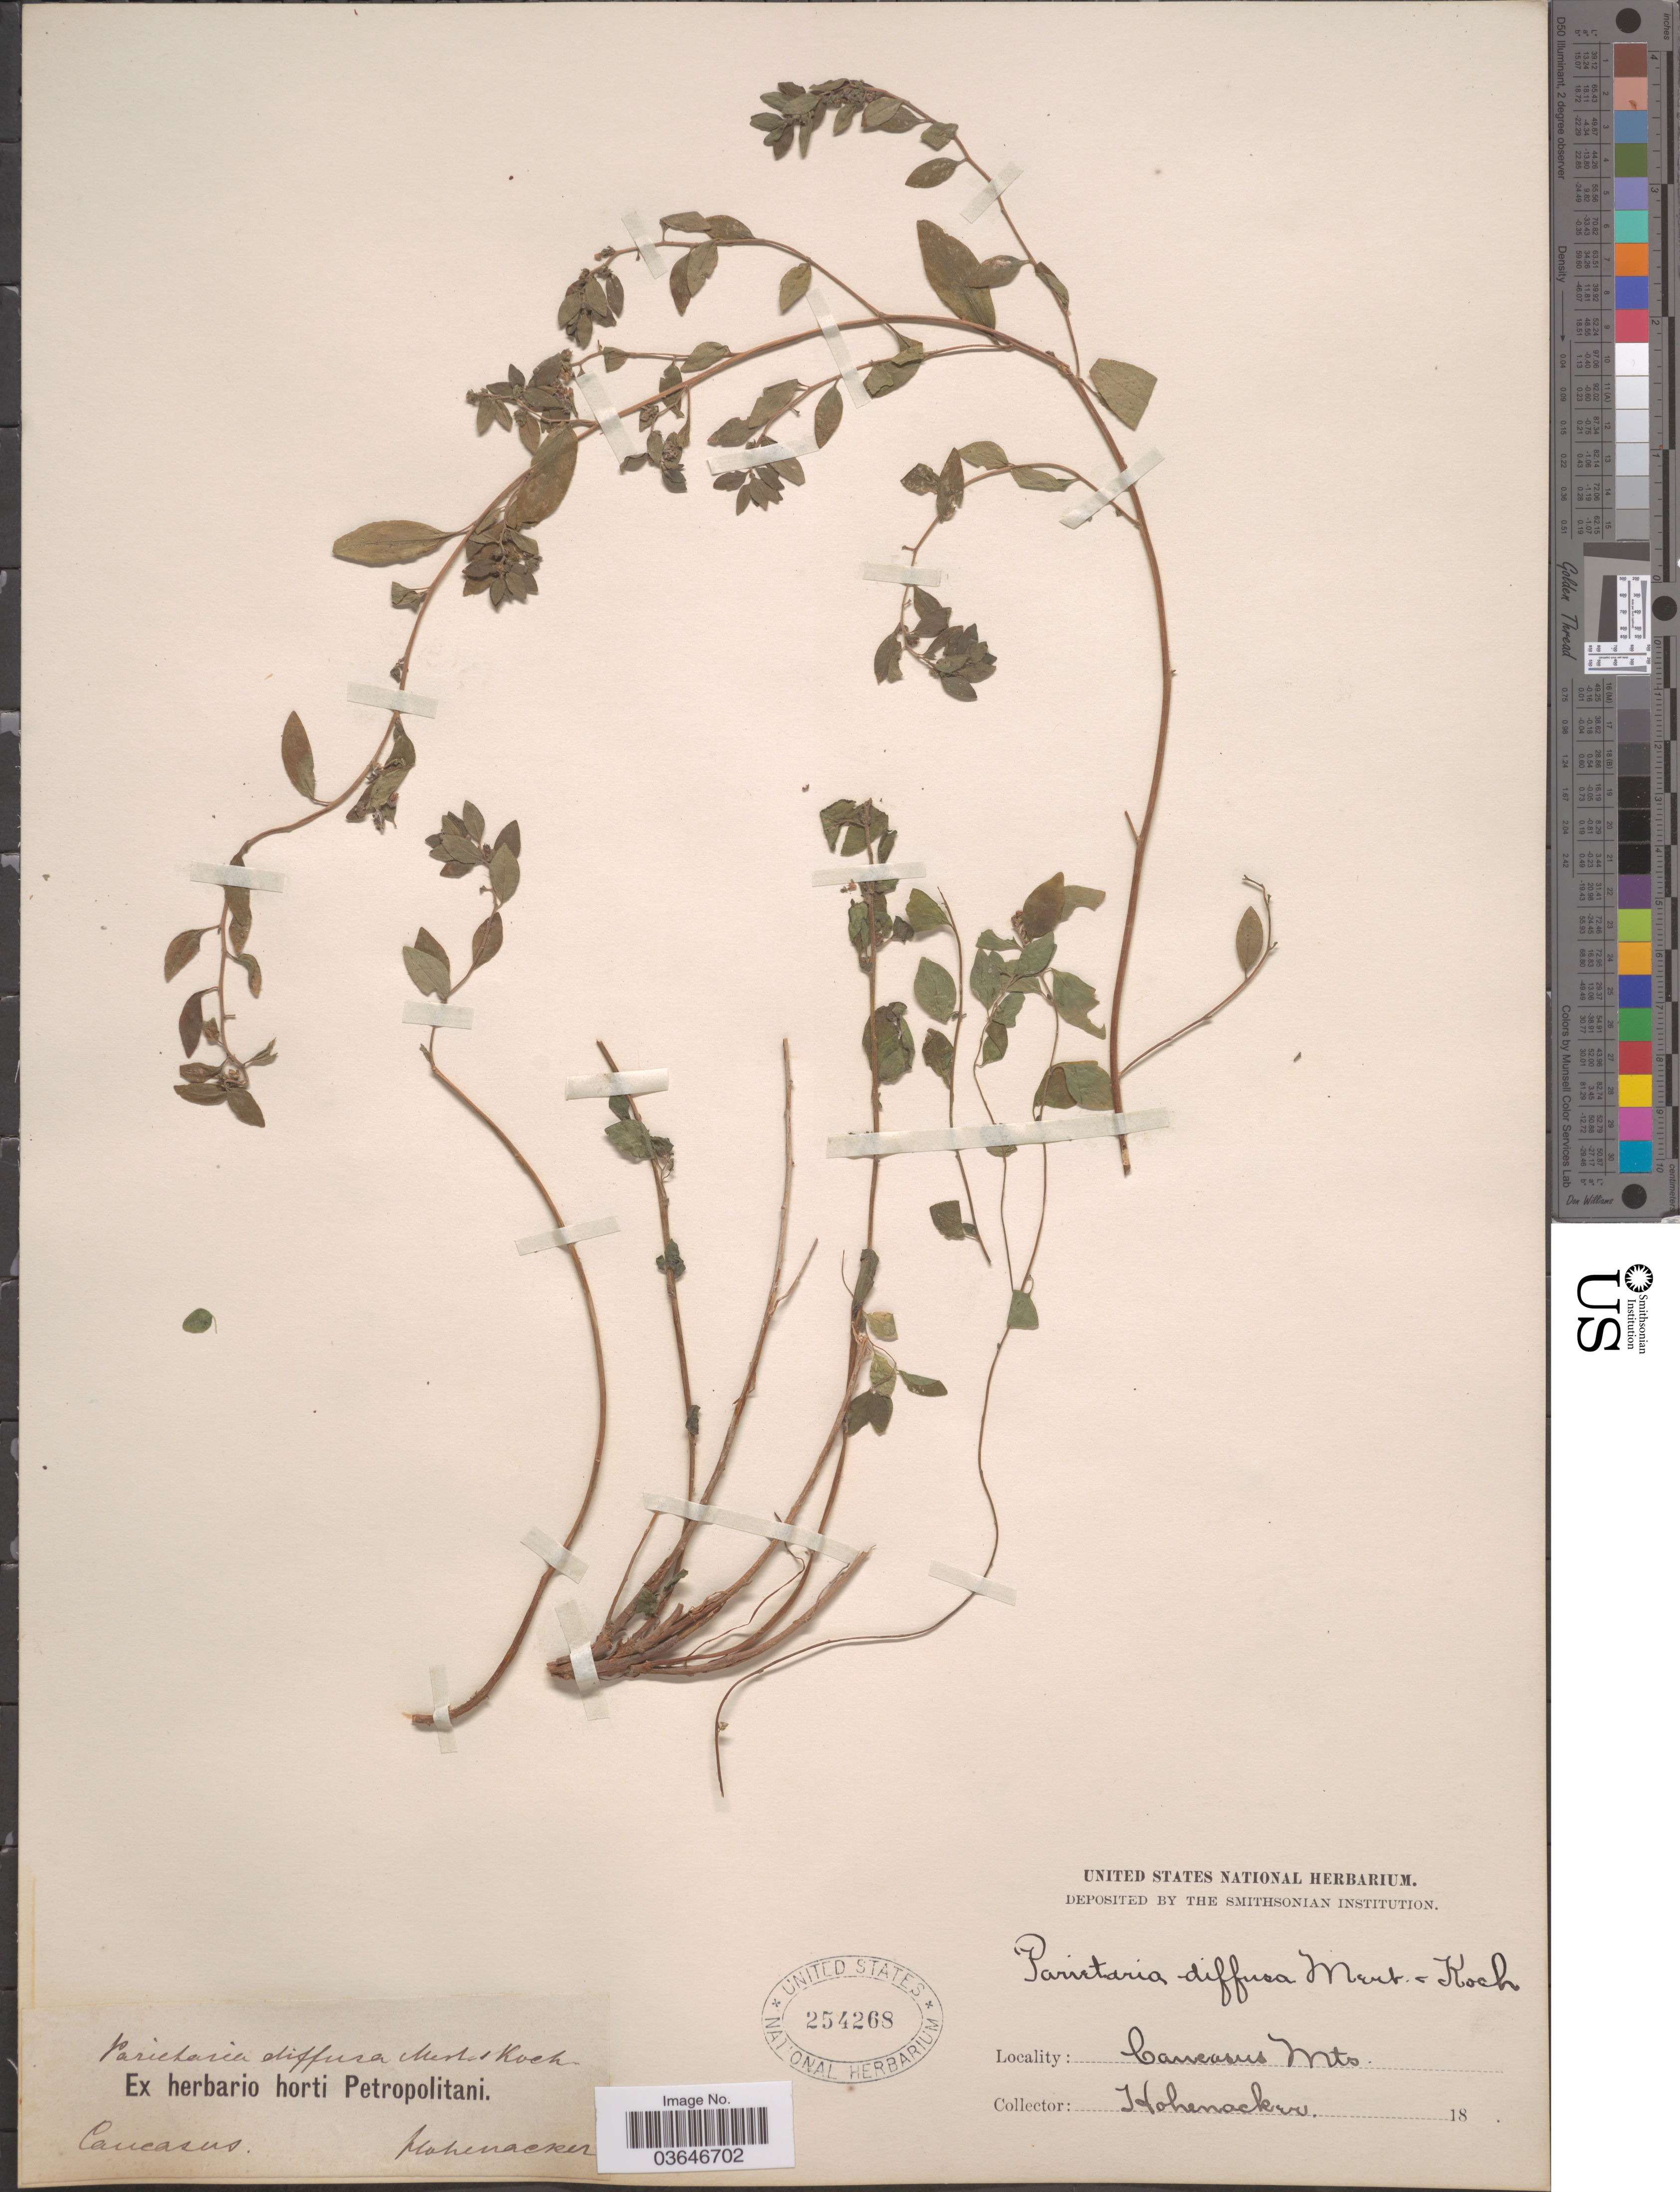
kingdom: Plantae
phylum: Tracheophyta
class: Magnoliopsida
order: Rosales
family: Urticaceae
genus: Parietaria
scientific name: Parietaria diffusa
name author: Mert. ex W.D.J. Koch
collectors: Hohenacker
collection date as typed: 18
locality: Caucasus Mts. Caucasus.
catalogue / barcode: US 254268